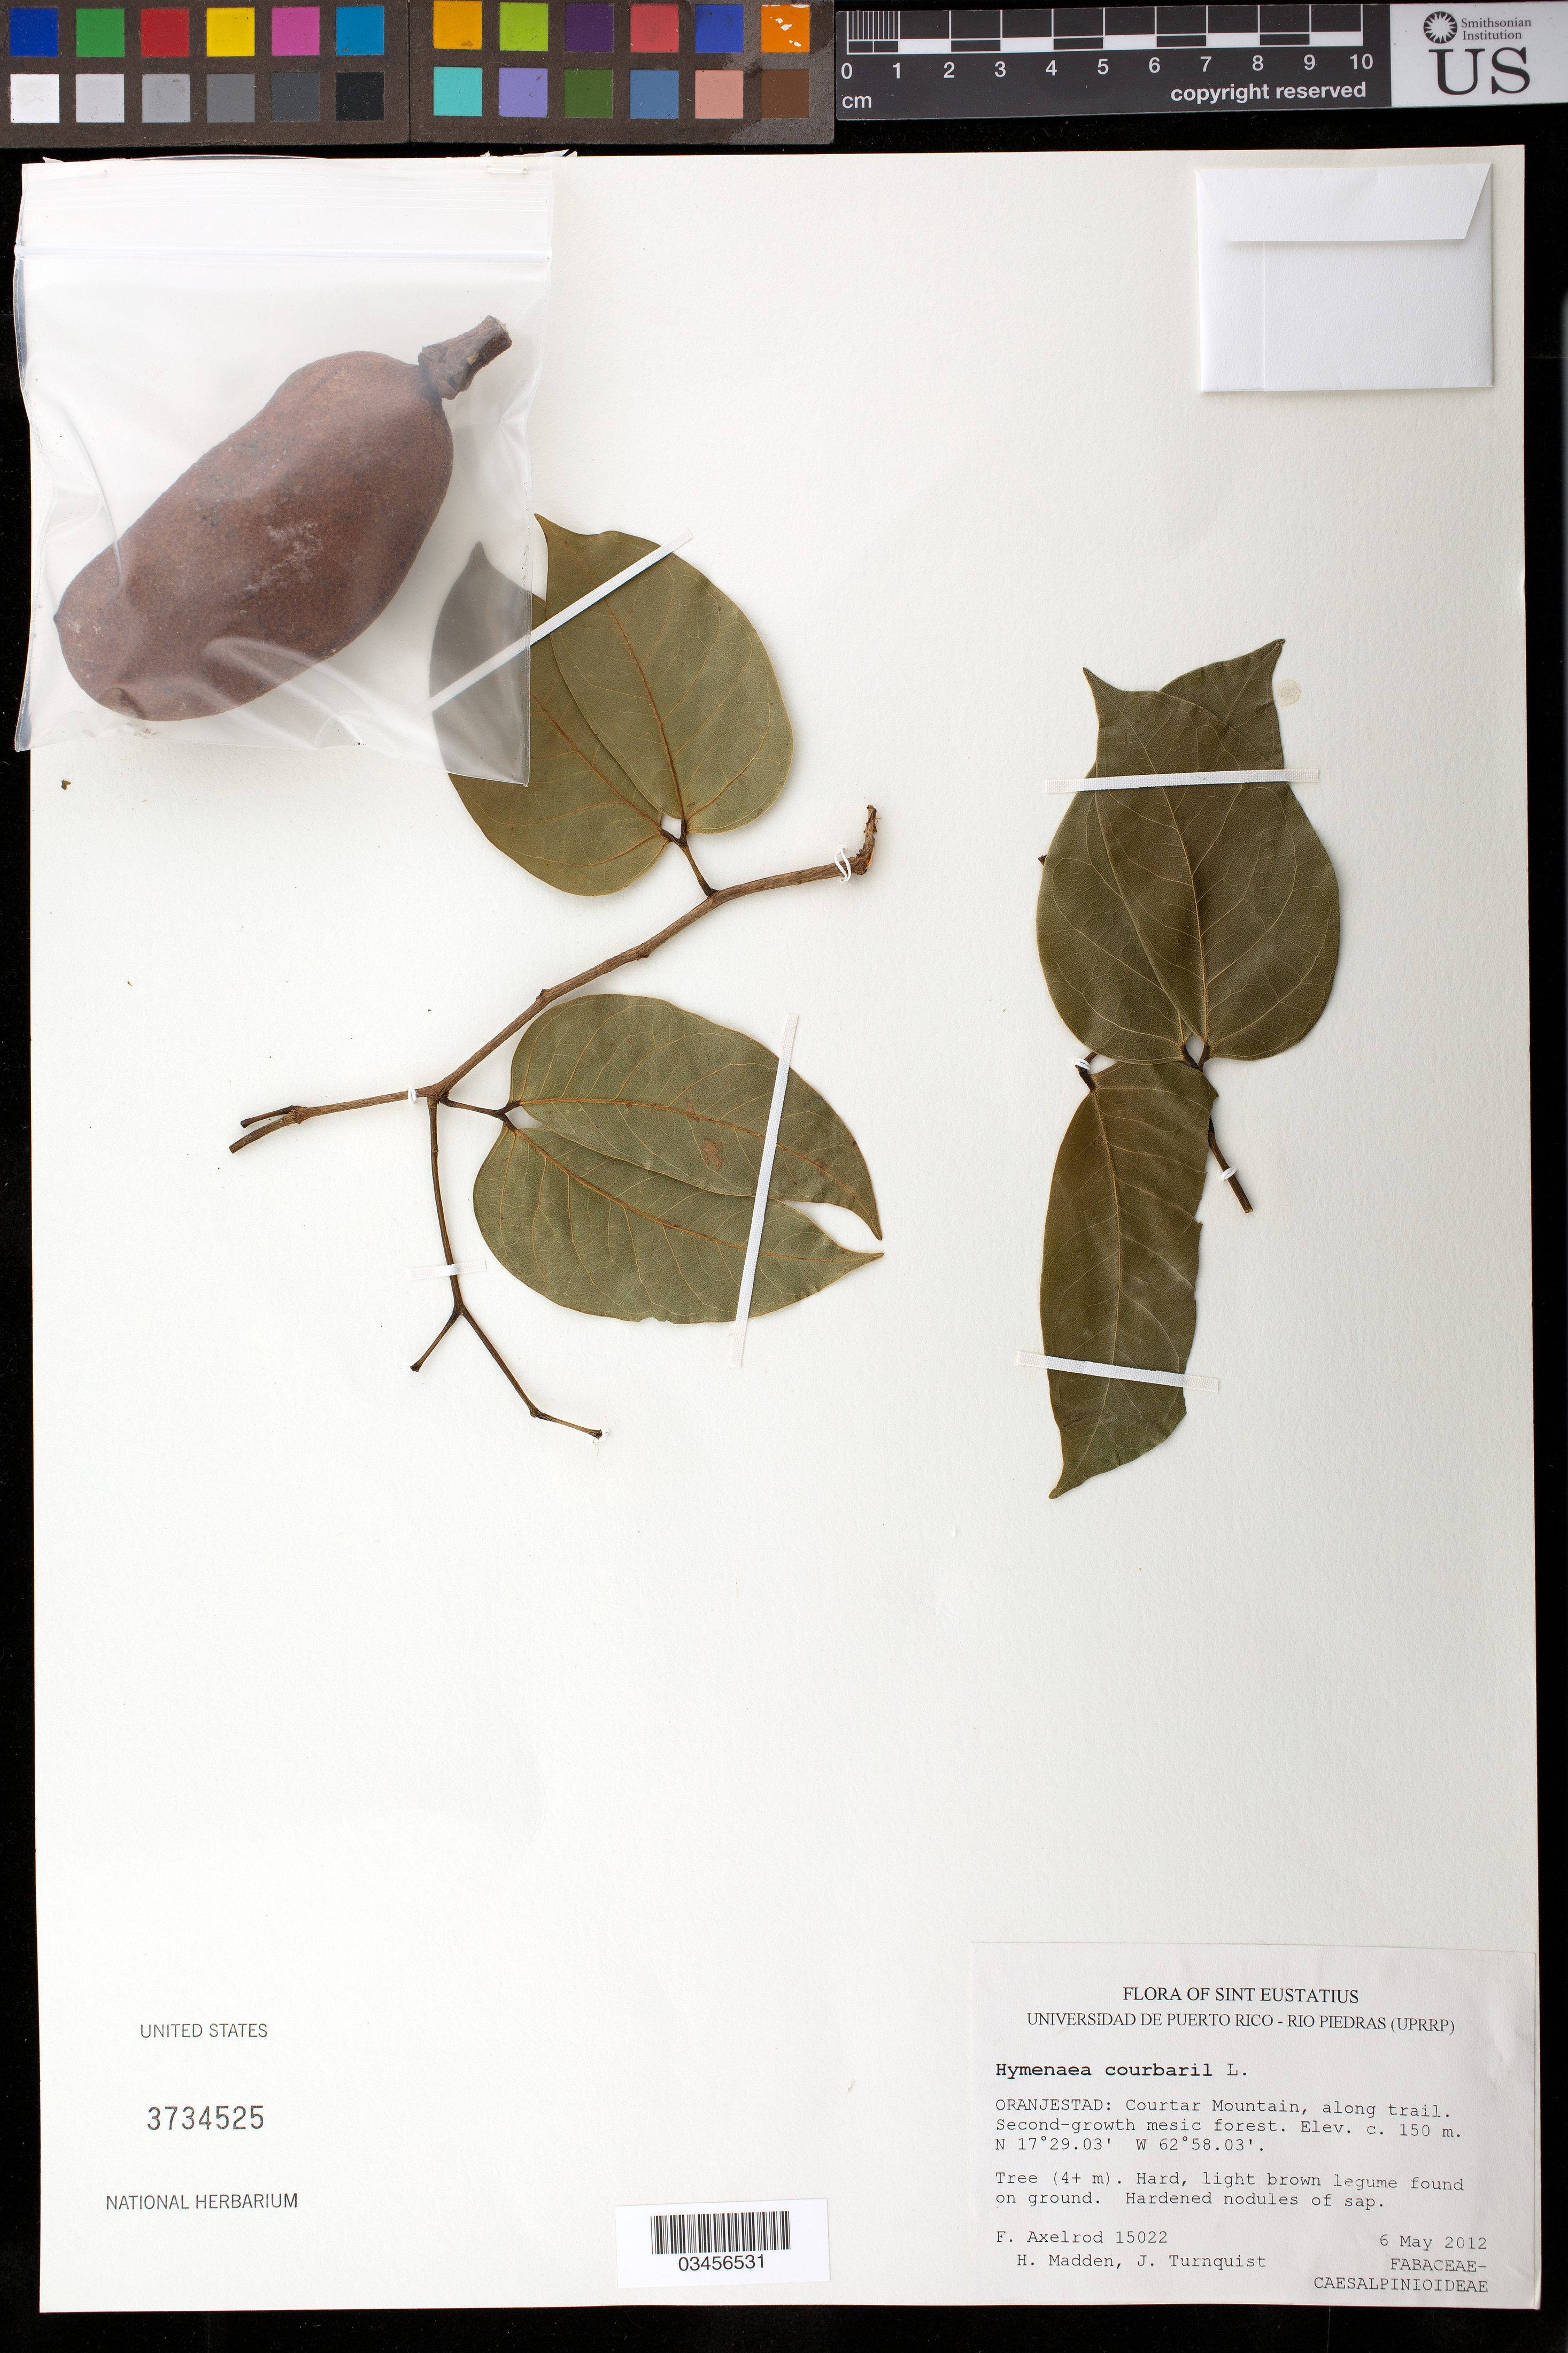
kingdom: Plantae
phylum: Tracheophyta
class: Magnoliopsida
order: Fabales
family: Fabaceae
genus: Hymenaea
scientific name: Hymenaea courbaril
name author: L.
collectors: F. S. Axelrod, H. Madden & J. Turnquist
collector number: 15022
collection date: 2012-05-06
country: Netherlands Antilles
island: Sint Eustatius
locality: Orangestad: Courtar Mountain, along trail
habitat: Second-growth mesic forest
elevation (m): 150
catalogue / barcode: US 3734525